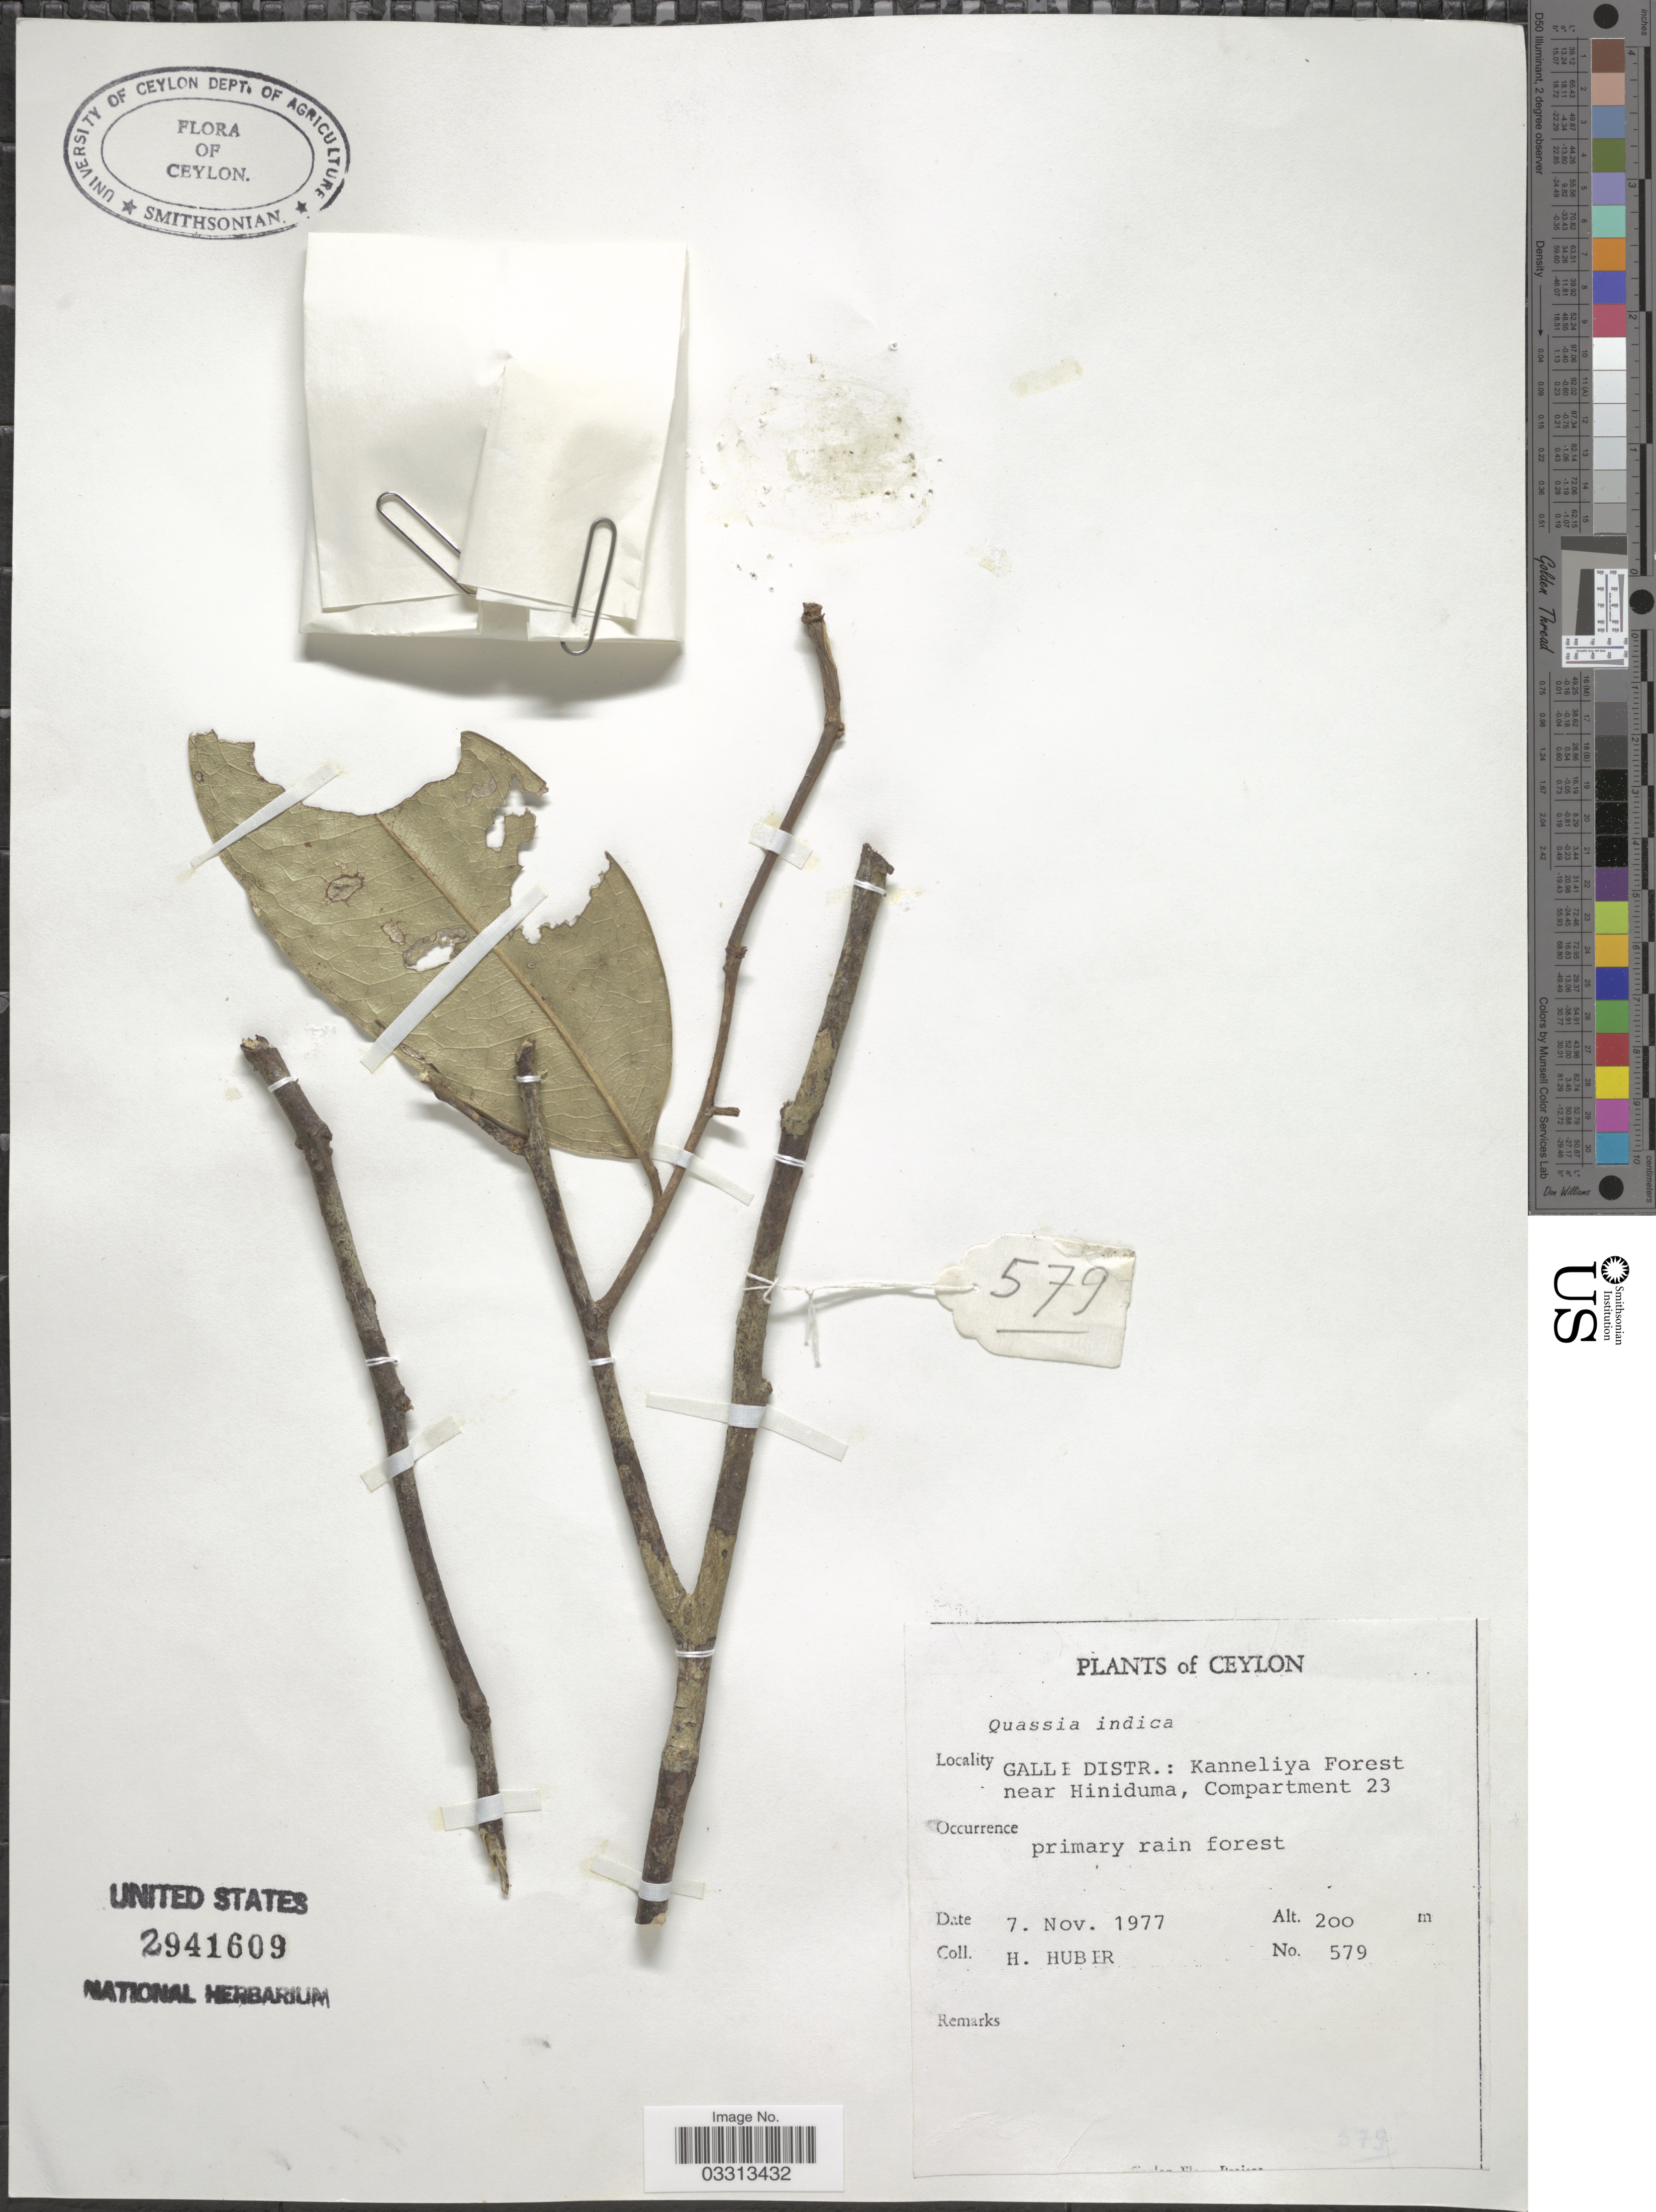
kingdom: Plantae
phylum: Tracheophyta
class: Magnoliopsida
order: Sapindales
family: Simaroubaceae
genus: Samadera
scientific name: Samadera indica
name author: Gaertn.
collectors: H. Huber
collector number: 579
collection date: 1977-11-07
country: Sri Lanka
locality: Ceylon. Galle Distr.: Kanneliya Forest near Hiniduma, Compartment 23.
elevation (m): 200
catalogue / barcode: US 2941609